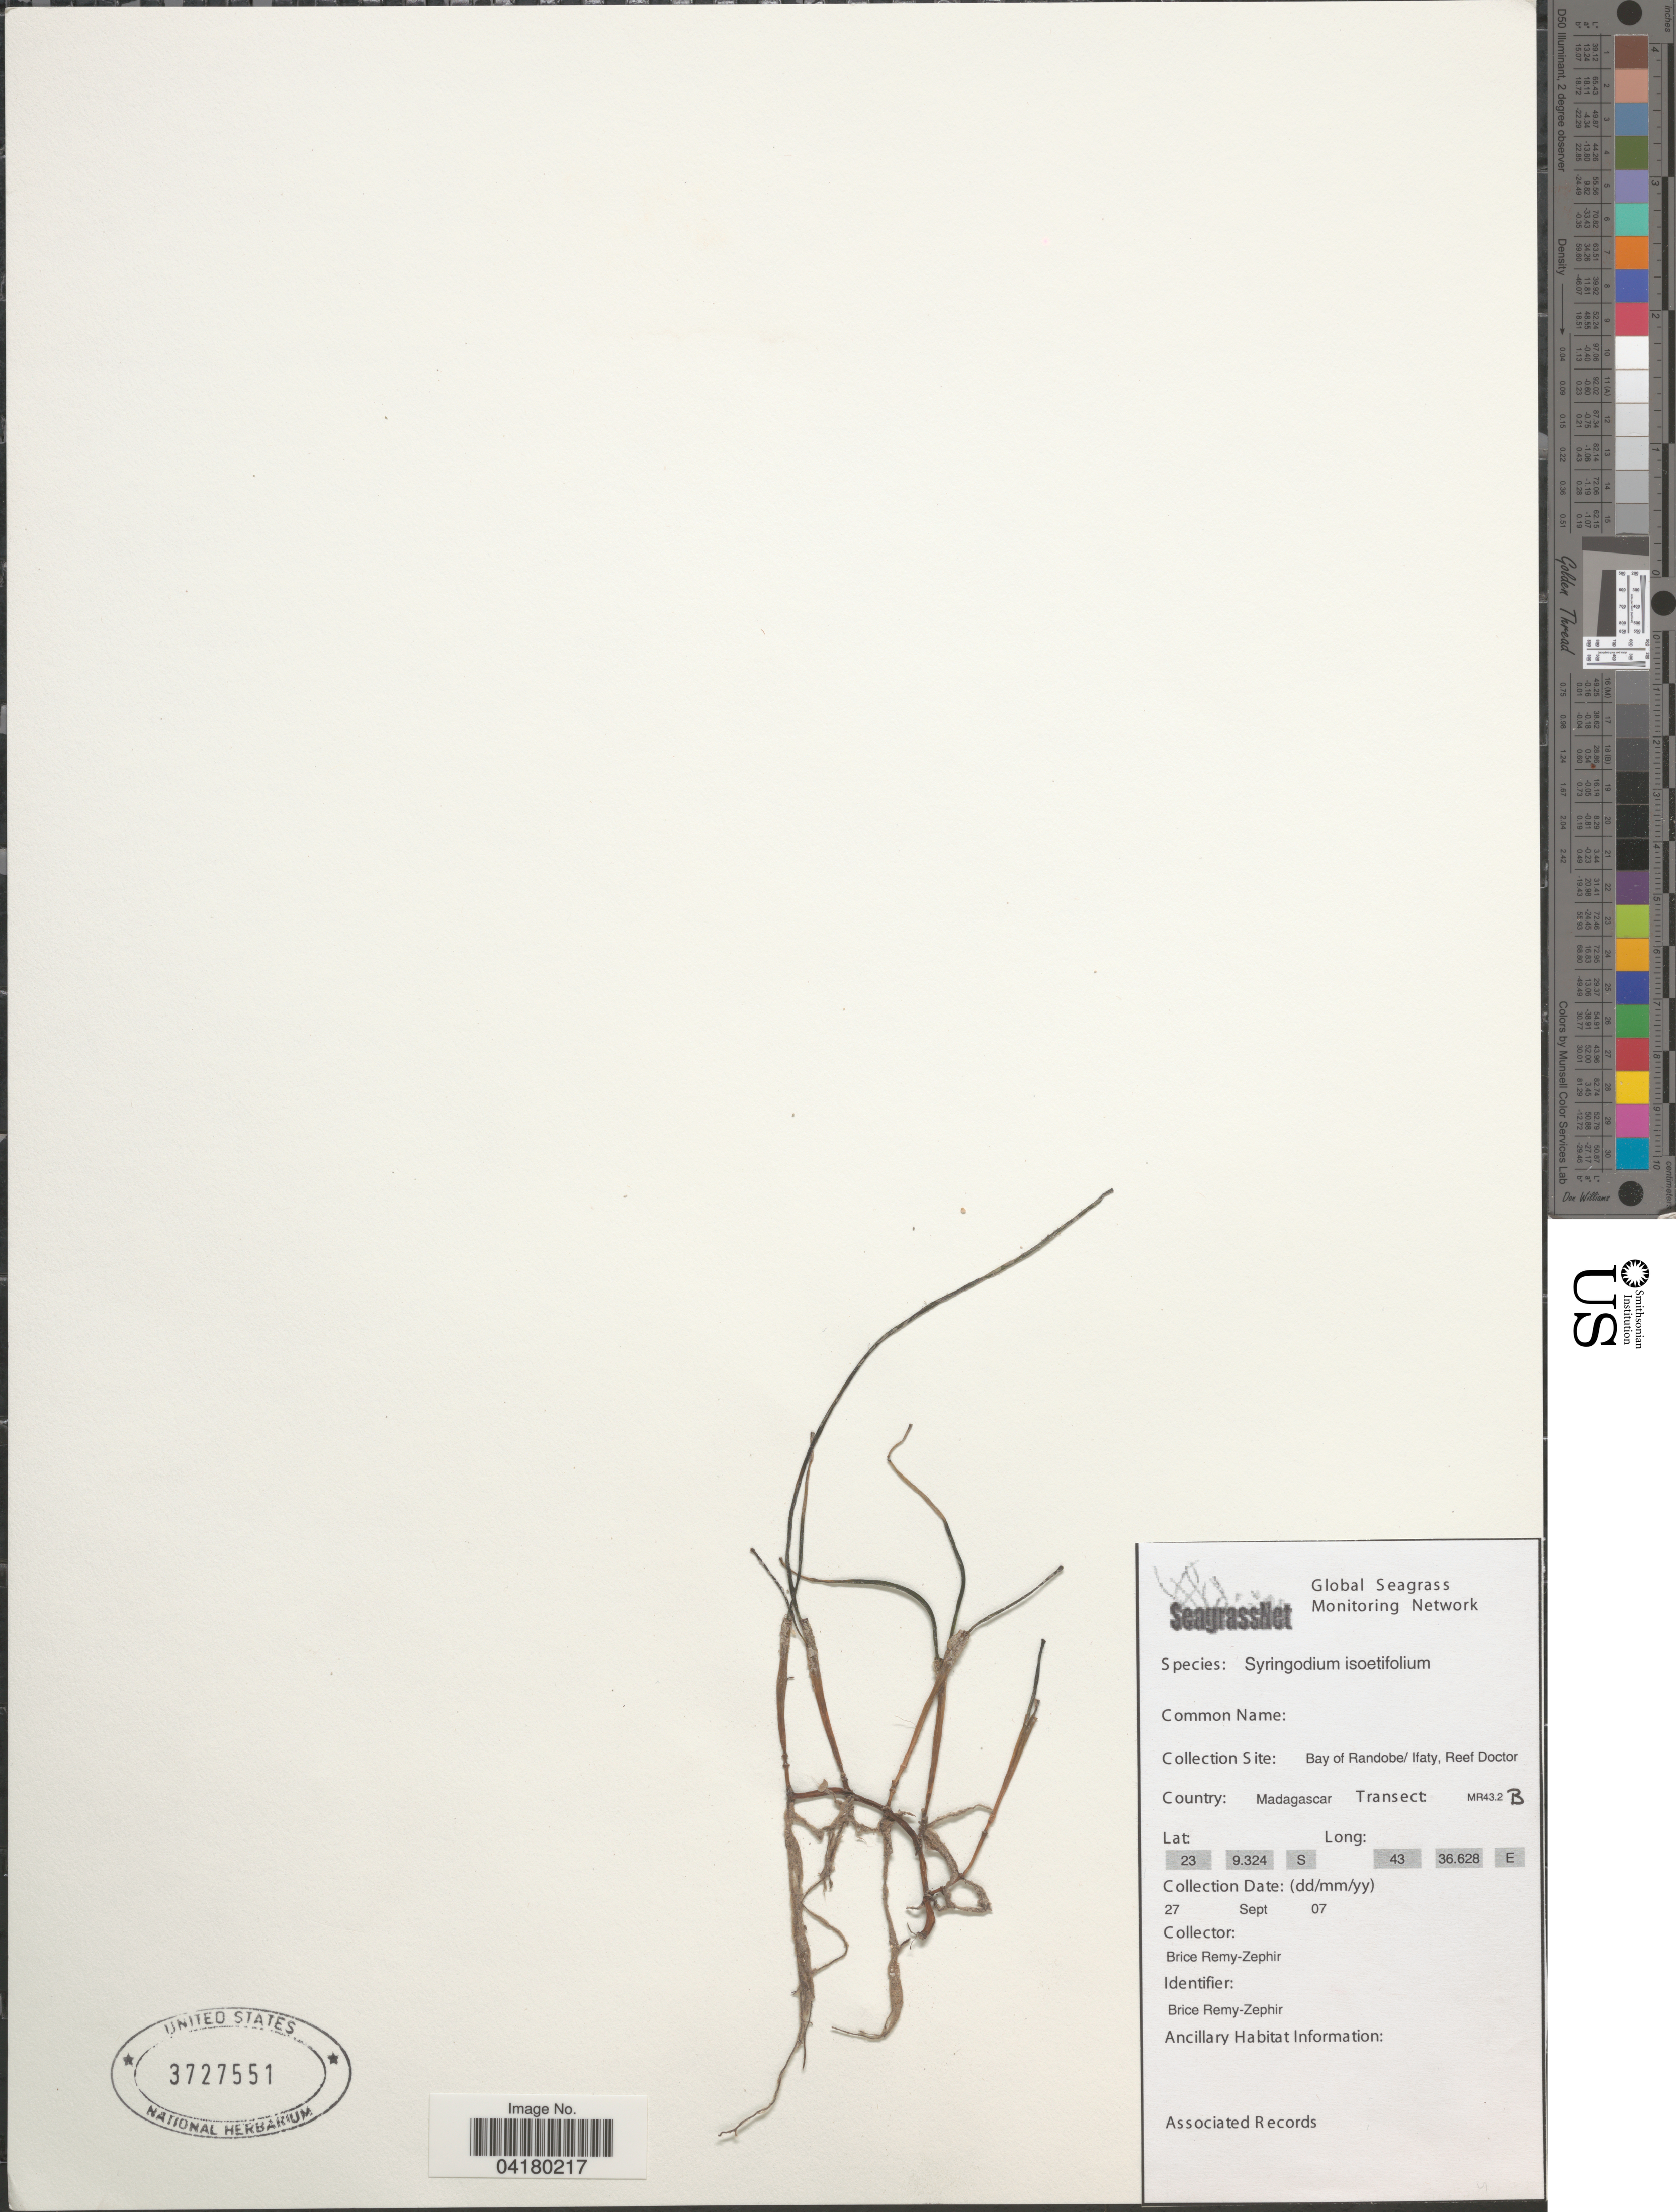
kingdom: Plantae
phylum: Tracheophyta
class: Liliopsida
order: Alismatales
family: Cymodoceaceae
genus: Syringodium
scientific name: Syringodium isoetifolium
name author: (Asch.) Dandy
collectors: B. Remy-Zephir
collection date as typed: Transcribed d/m/y: 27/9/7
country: Madagascar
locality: Bay of Randobe/ Ifaty, Reef Doctor. Transect: MR43.2 B.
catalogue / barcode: US 3727551